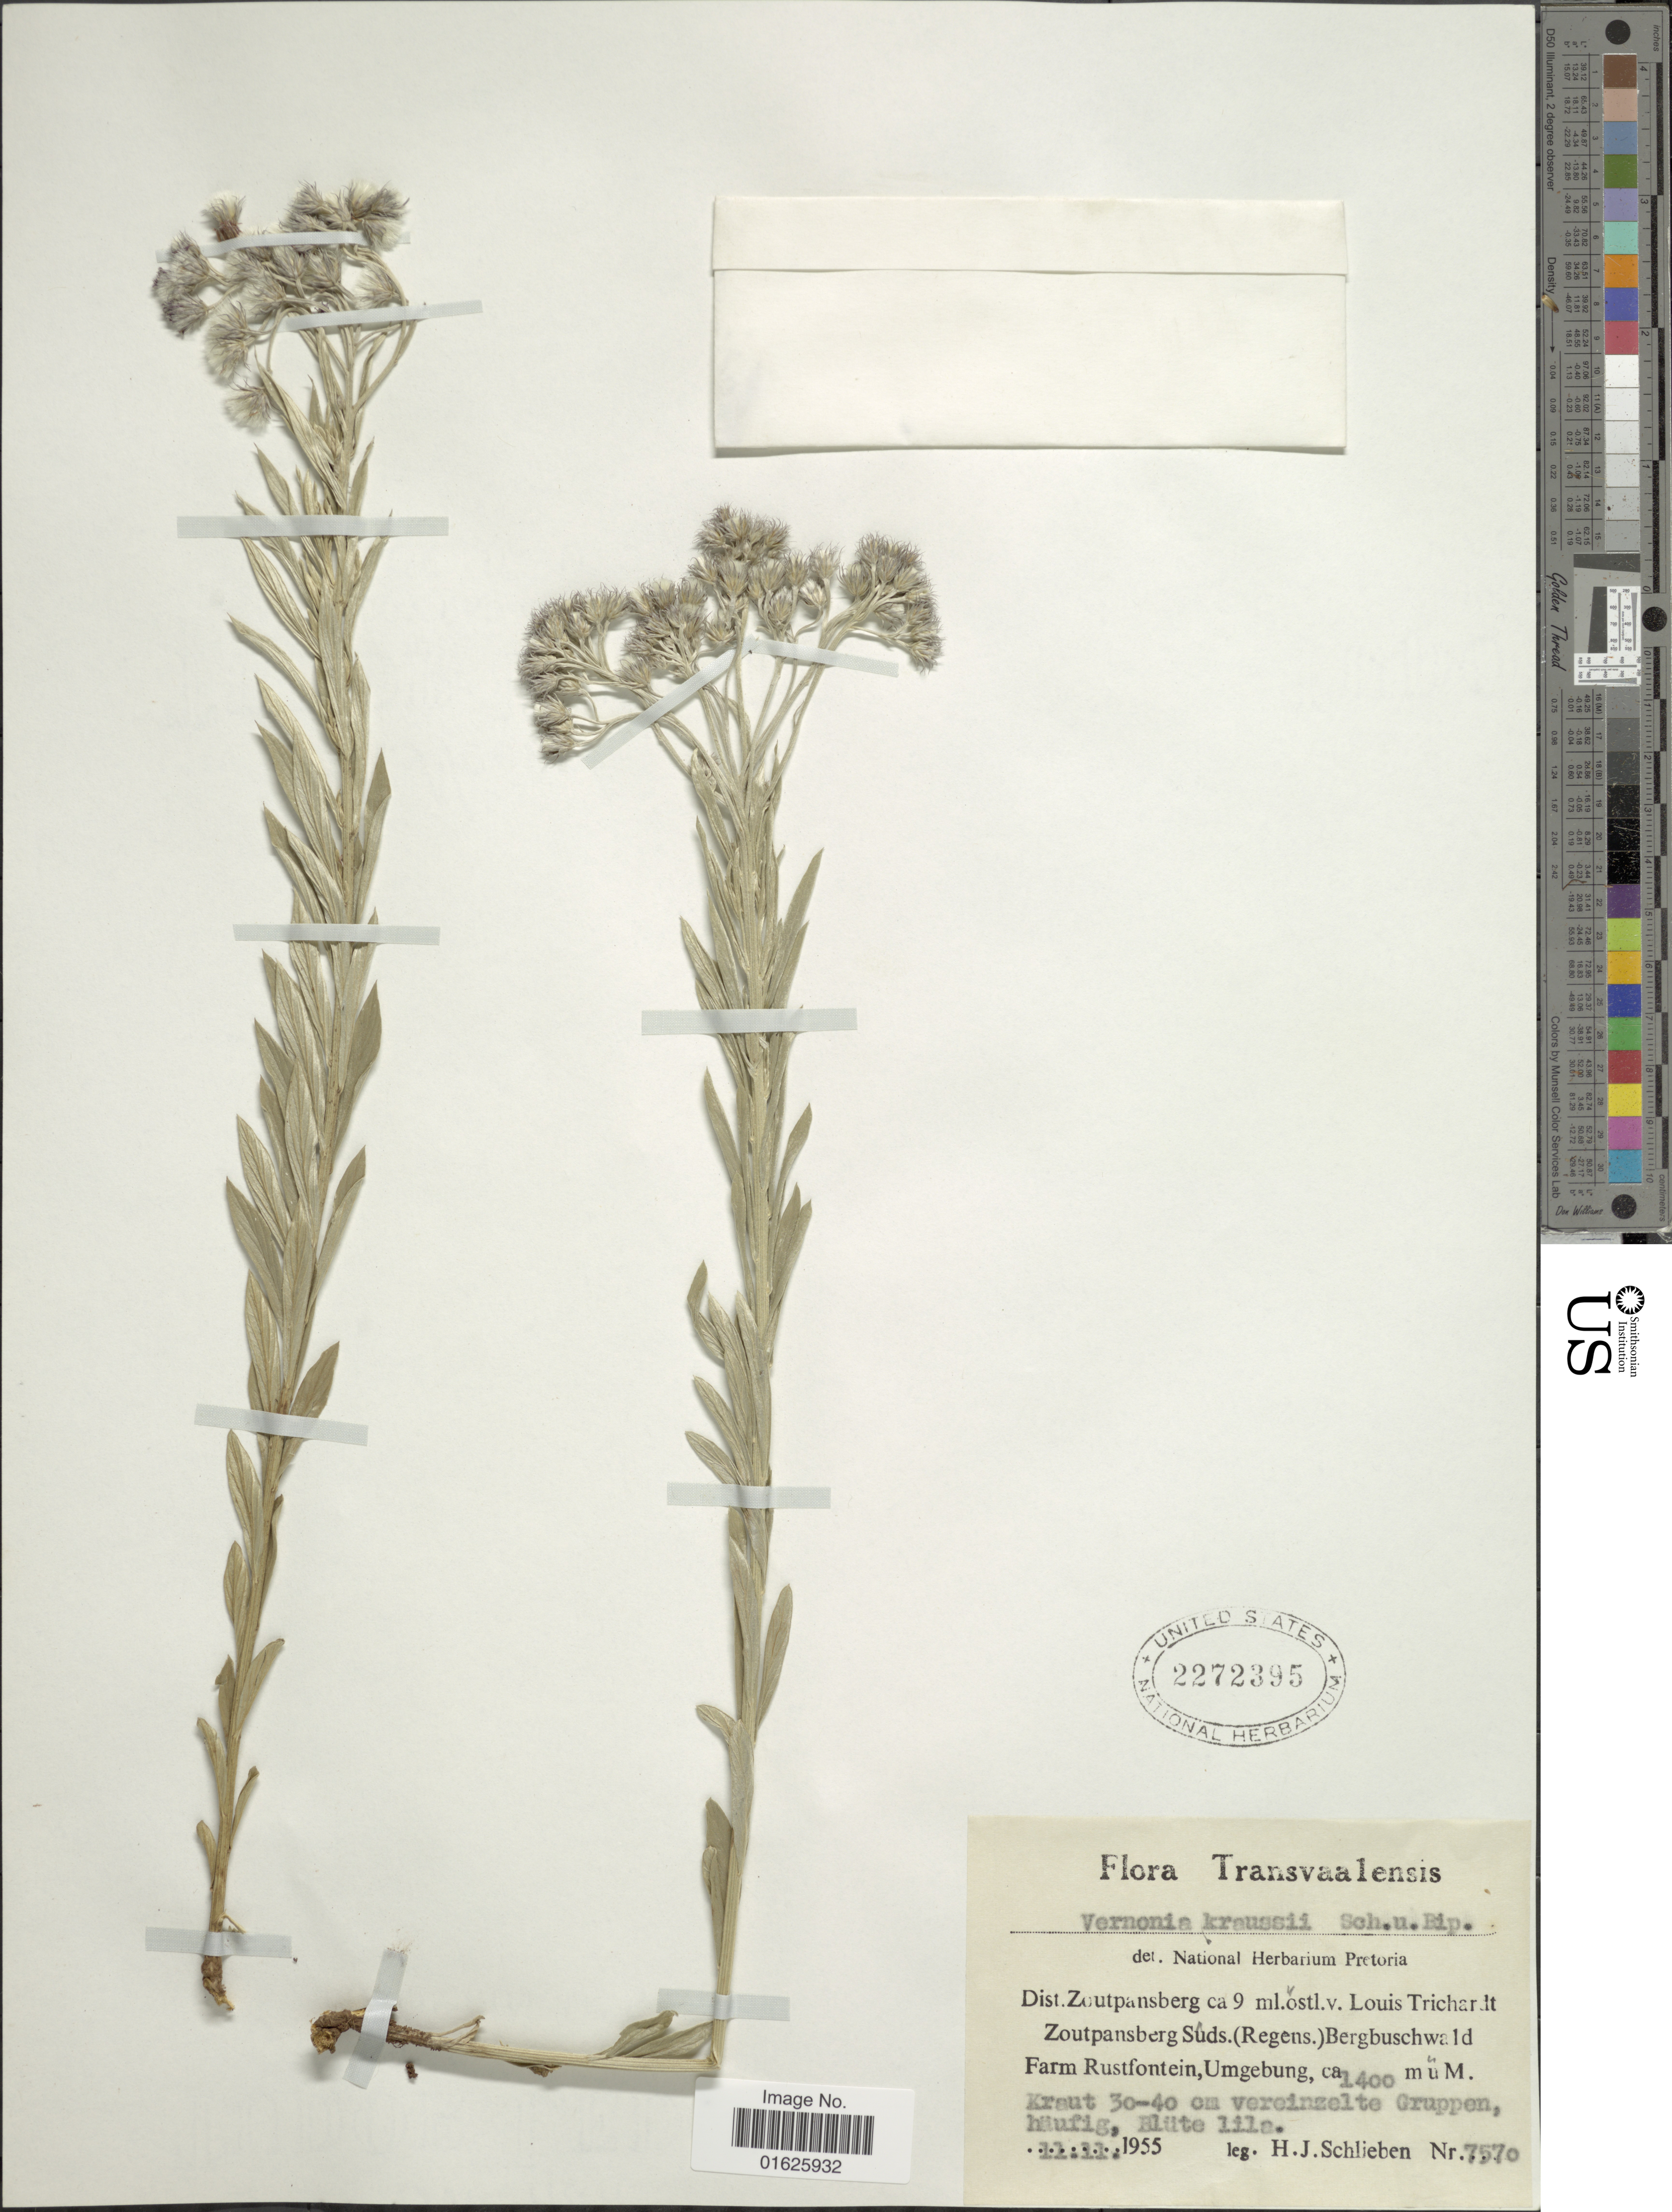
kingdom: Plantae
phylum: Tracheophyta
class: Magnoliopsida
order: Asterales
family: Asteraceae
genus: Hilliardiella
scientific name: Hilliardiella oligocephala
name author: (DC.) H. Rob.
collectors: H. J. Schlieben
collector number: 7570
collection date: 1955-11-11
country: South Africa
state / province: Limpopo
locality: Transvaalensis, Dist Zoutpansberg ca 9 ml östl v Louis Trichardt Zoutpansberg Süds (Regens) Bergbuschwald Farm Rustfontein, Umgebung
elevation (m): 1400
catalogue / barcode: US 2272395